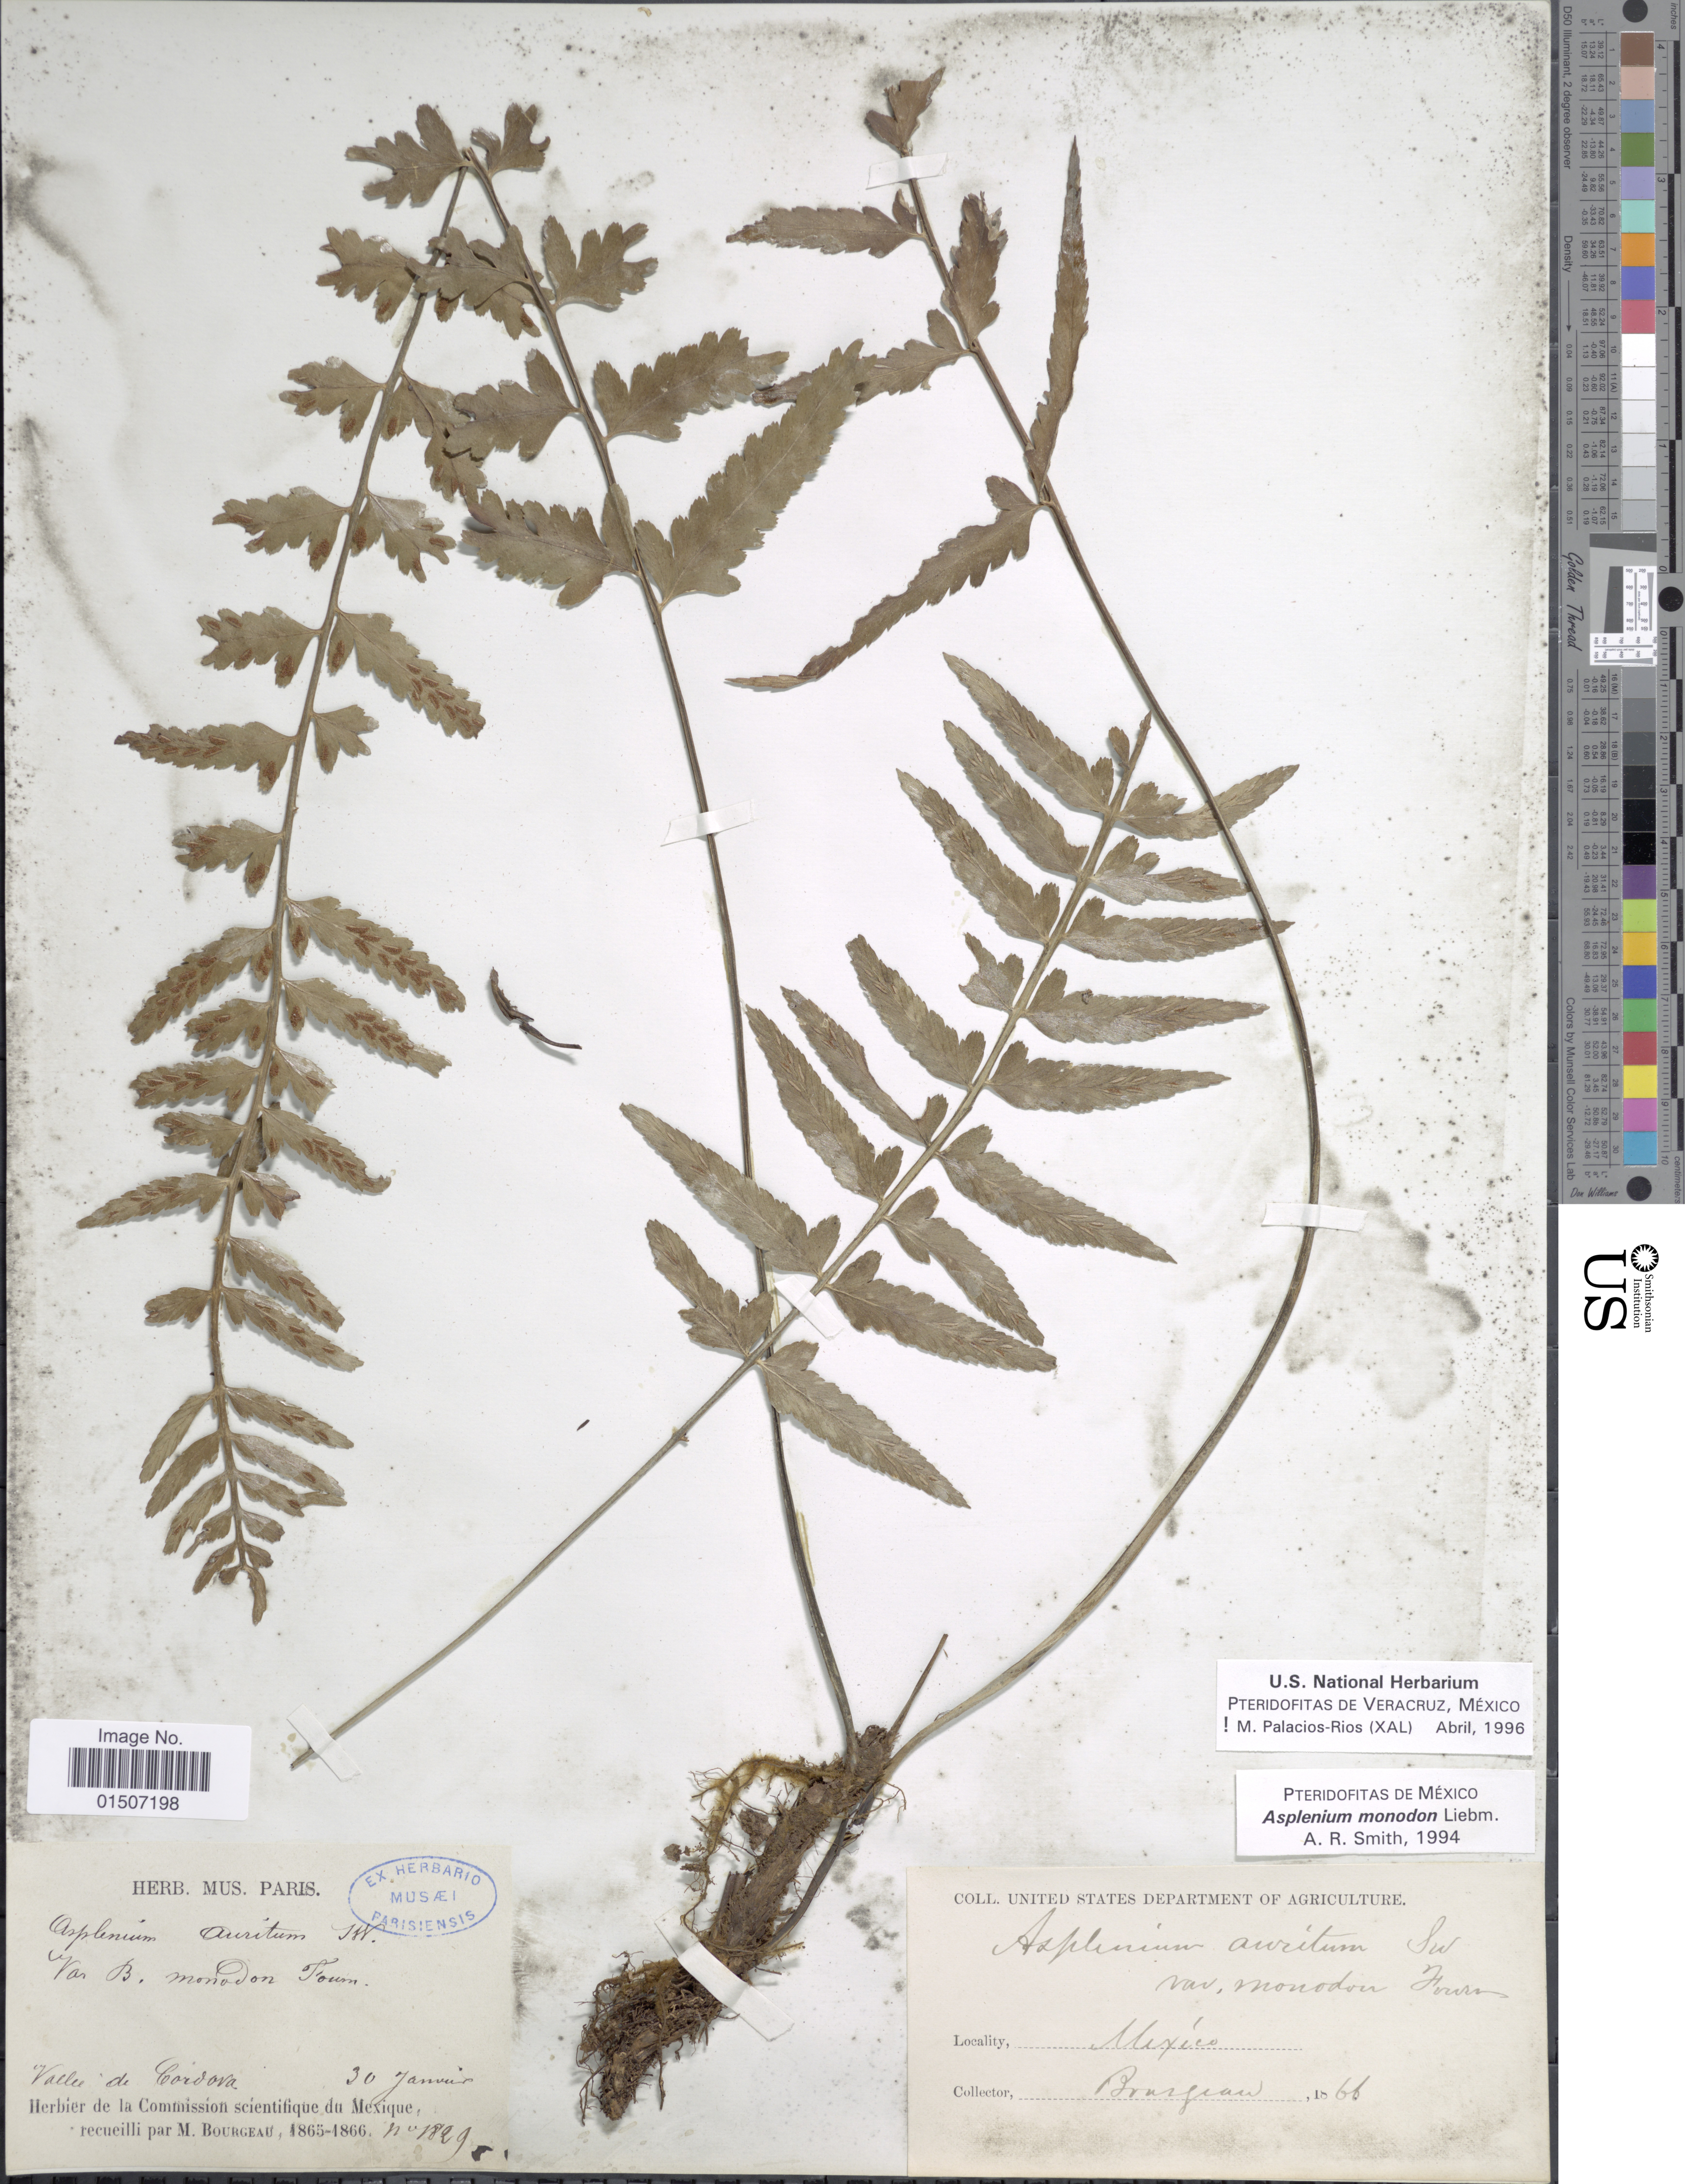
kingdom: Plantae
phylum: Tracheophyta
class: Polypodiopsida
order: Polypodiales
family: Aspleniaceae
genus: Asplenium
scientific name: Asplenium monodon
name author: Liebm.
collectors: M. Bourgeau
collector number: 1829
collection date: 1866-01-30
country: Mexico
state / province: México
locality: Vallée de Cordova